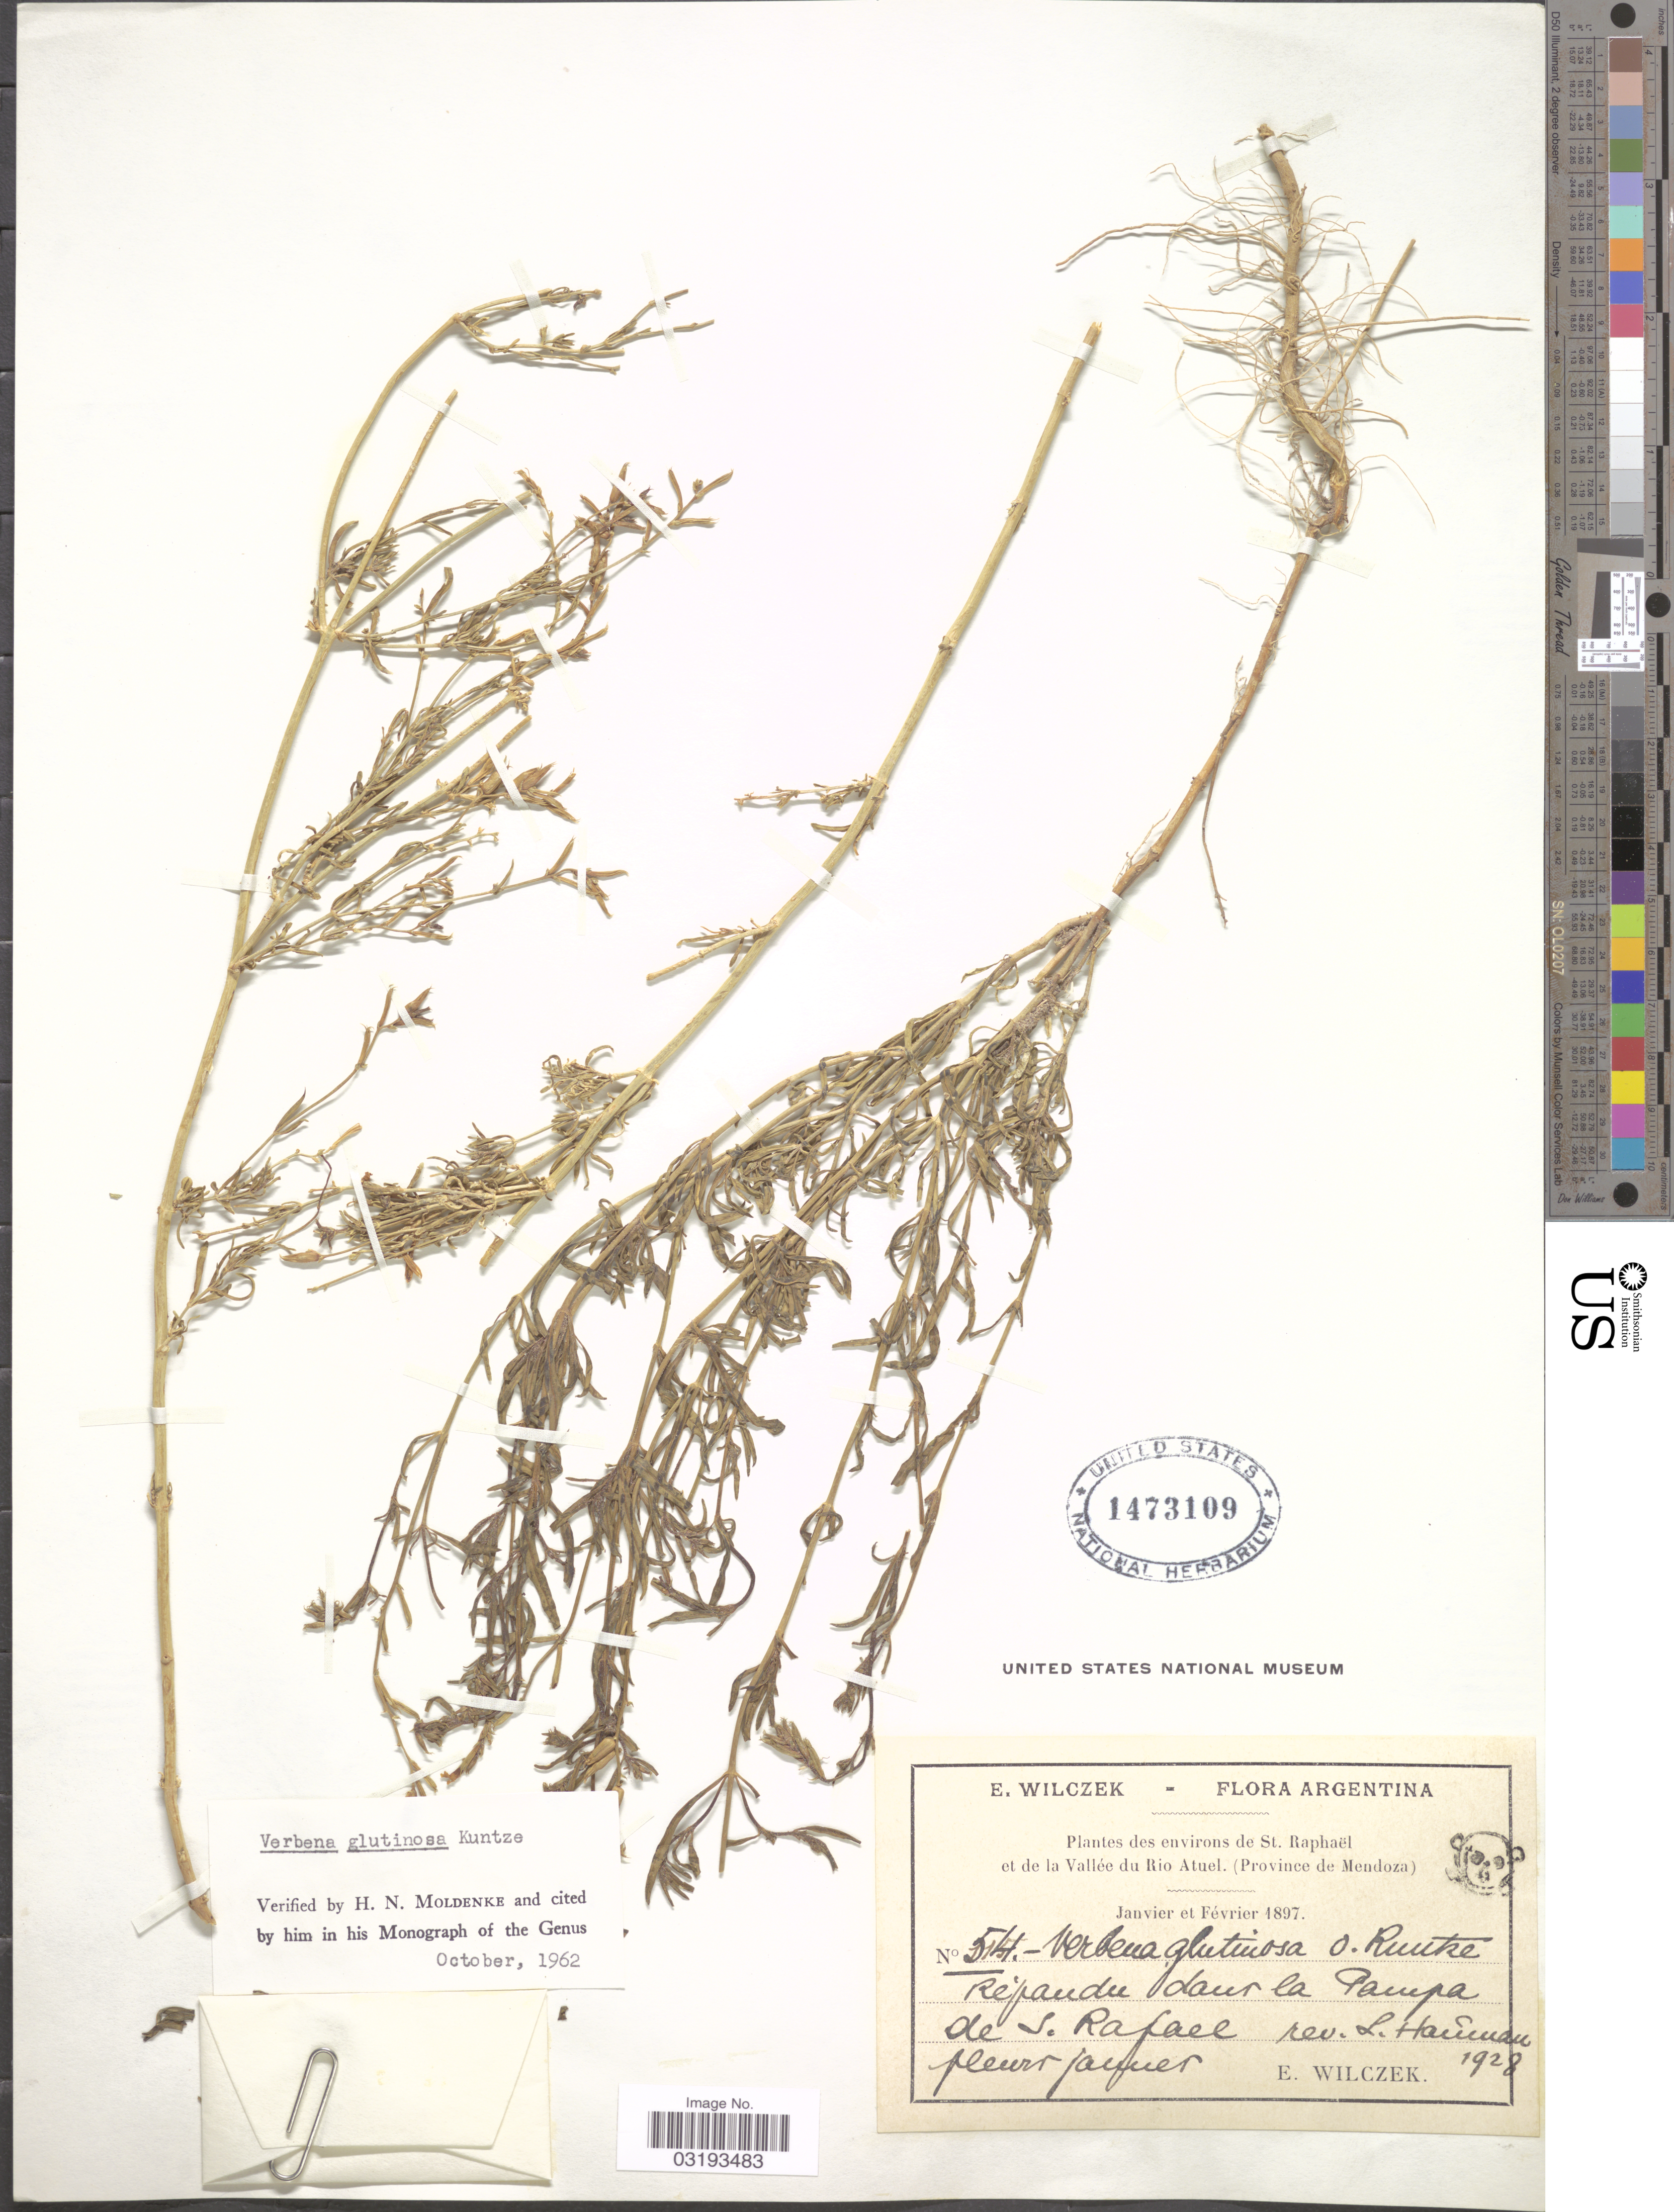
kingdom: Plantae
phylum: Tracheophyta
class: Magnoliopsida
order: Lamiales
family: Verbenaceae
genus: Verbena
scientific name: Verbena glutinosa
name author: Kuntze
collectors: E. Wilczek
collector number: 54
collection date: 1897-01/1897-02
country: Argentina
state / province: Mendoza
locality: Environs de St. Raphaël et de la Vallée du Rio Atuel. Rèpandu sour la Pampa de S. Rafael.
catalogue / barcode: US 1473109